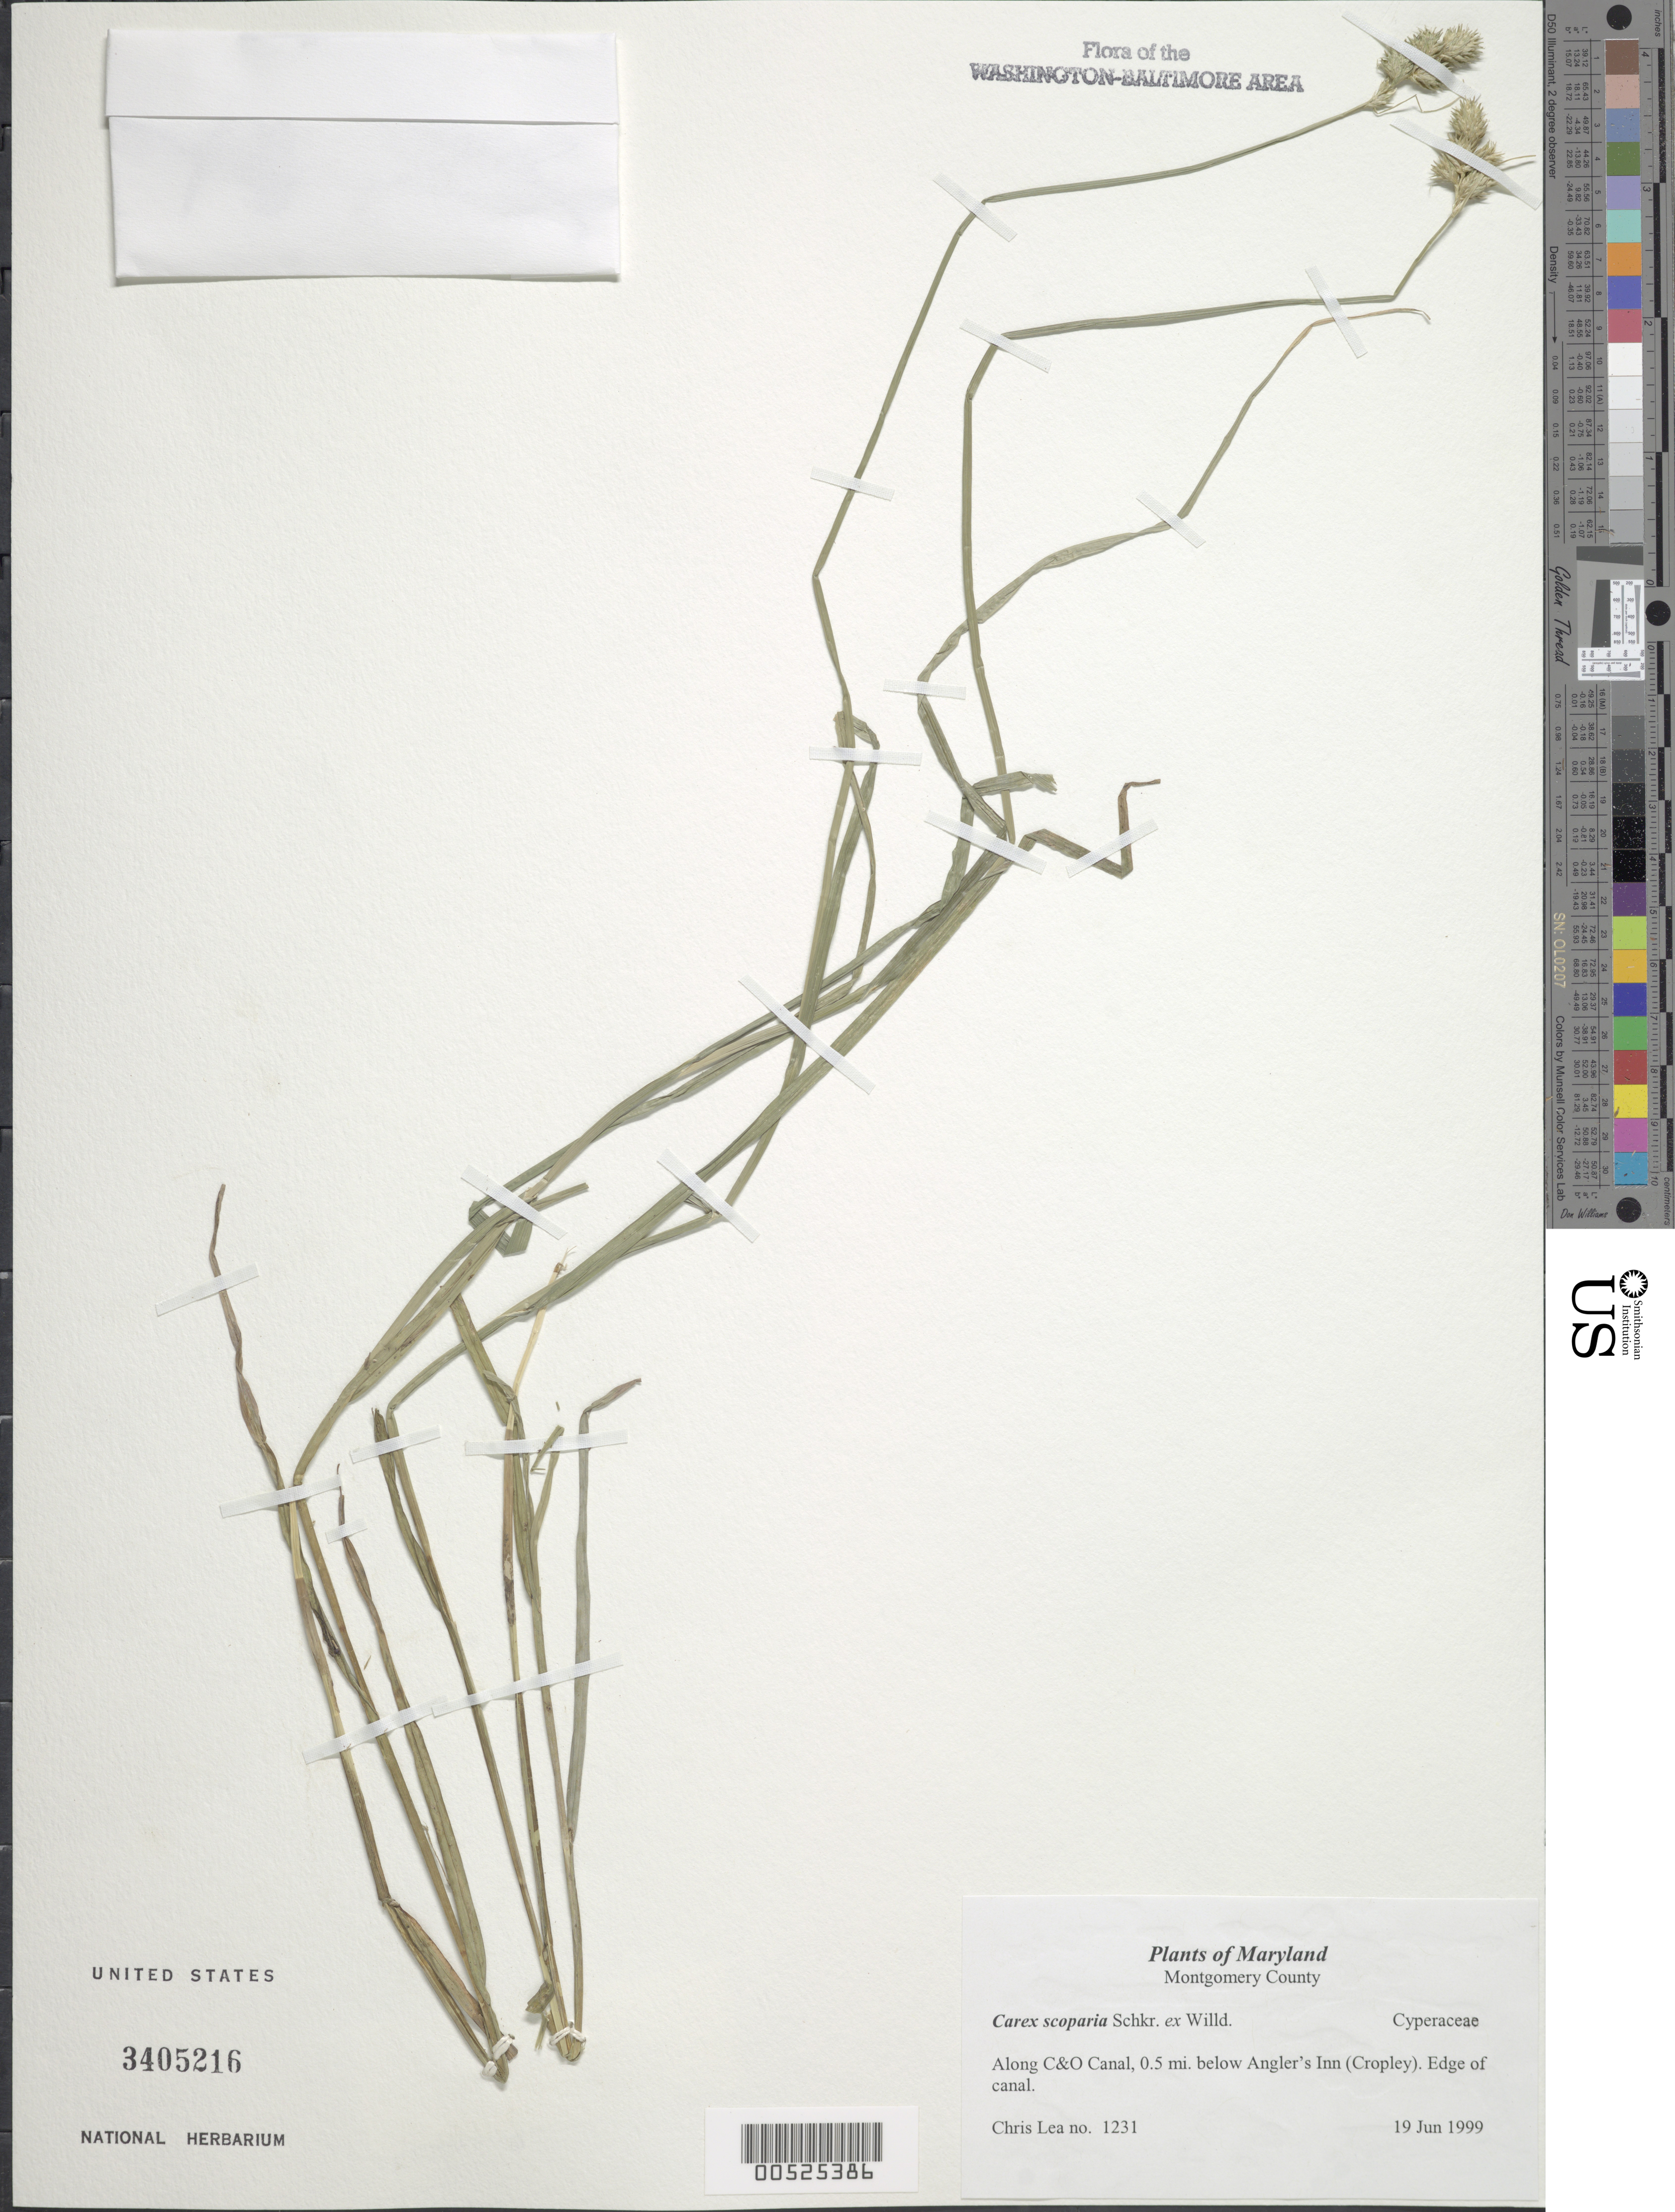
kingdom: Plantae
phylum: Tracheophyta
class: Liliopsida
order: Poales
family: Cyperaceae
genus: Carex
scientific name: Carex scoparia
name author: Schkuhr ex Willd.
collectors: C. Lea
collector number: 1231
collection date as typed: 19 Jun 1999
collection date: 1999-06-19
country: United States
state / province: Maryland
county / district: Montgomery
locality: Along C&O Canal, 0.5 mi. below Angler's Inn (Cropley).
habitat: Edge of canal.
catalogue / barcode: US 3405216